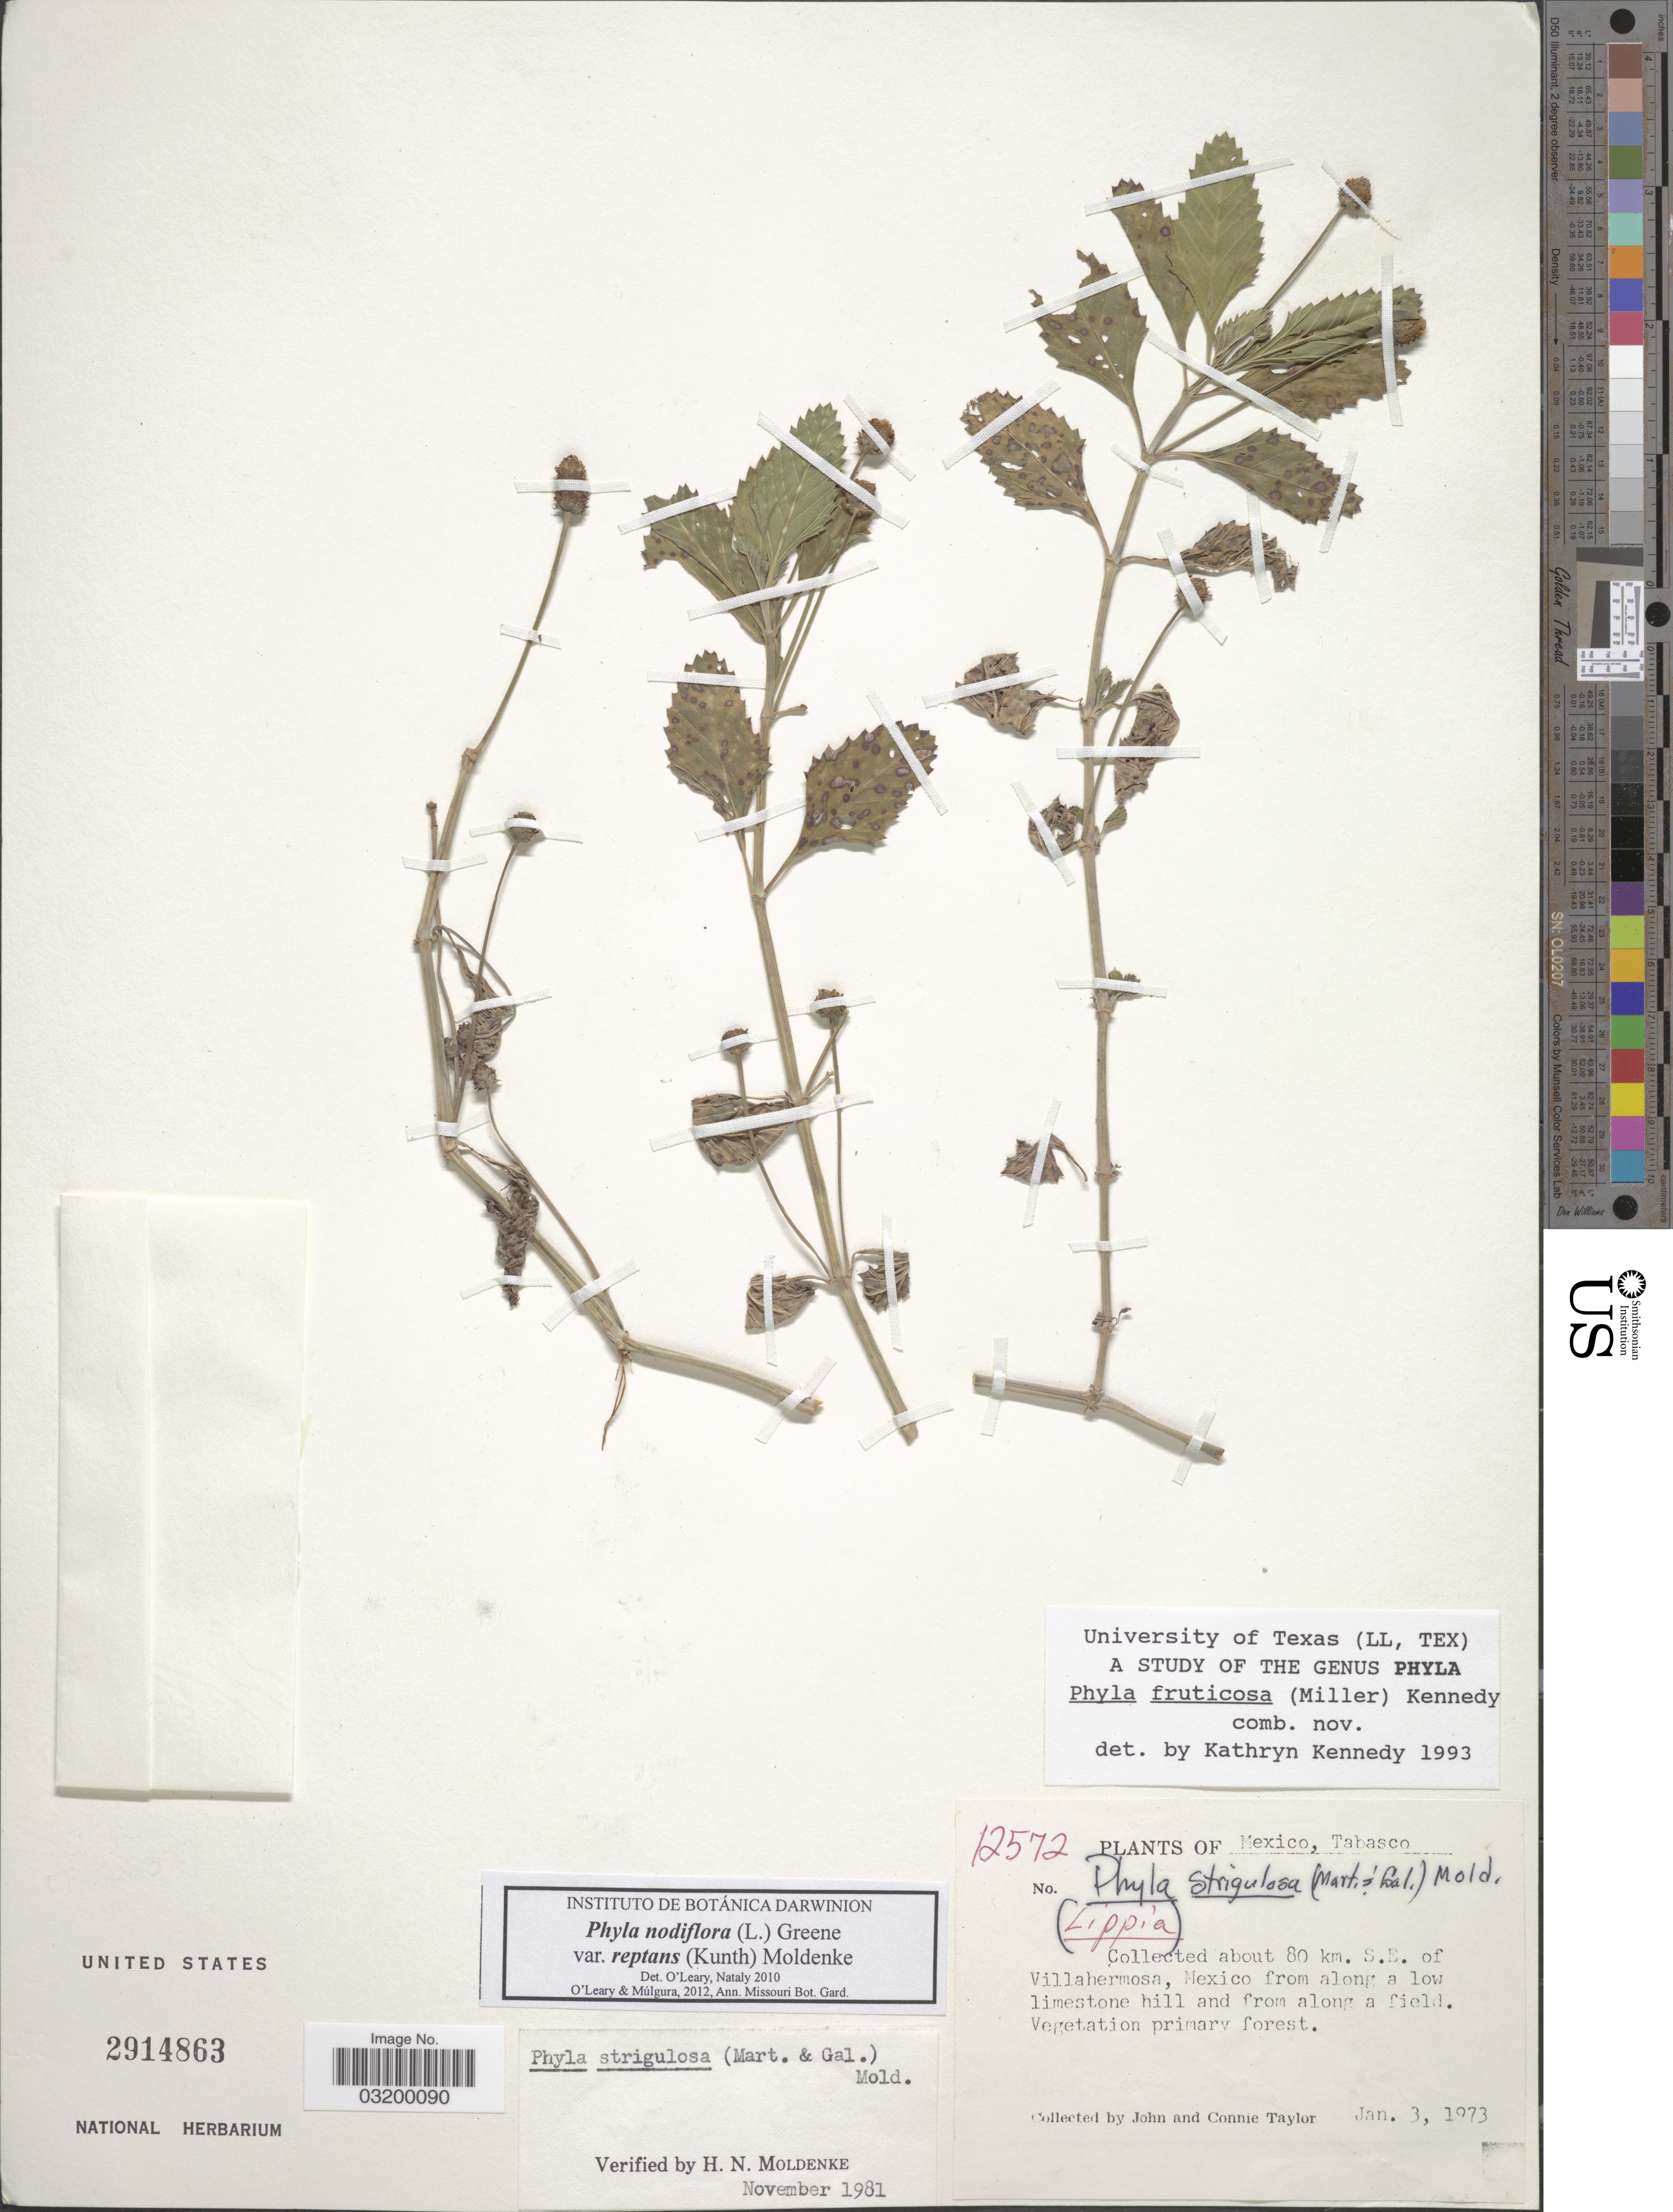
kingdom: Plantae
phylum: Tracheophyta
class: Magnoliopsida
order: Lamiales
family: Verbenaceae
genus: Phyla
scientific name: Phyla nodiflora var. reptans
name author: (Kunth) Moldenke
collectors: J. Taylor & C. Taylor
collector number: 12572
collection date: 1973-01-03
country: Mexico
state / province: Tabasco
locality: About 80 km. S.E. of Villahermosa, Mexico from along a low limestone hill and from along a field.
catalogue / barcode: US 2914863